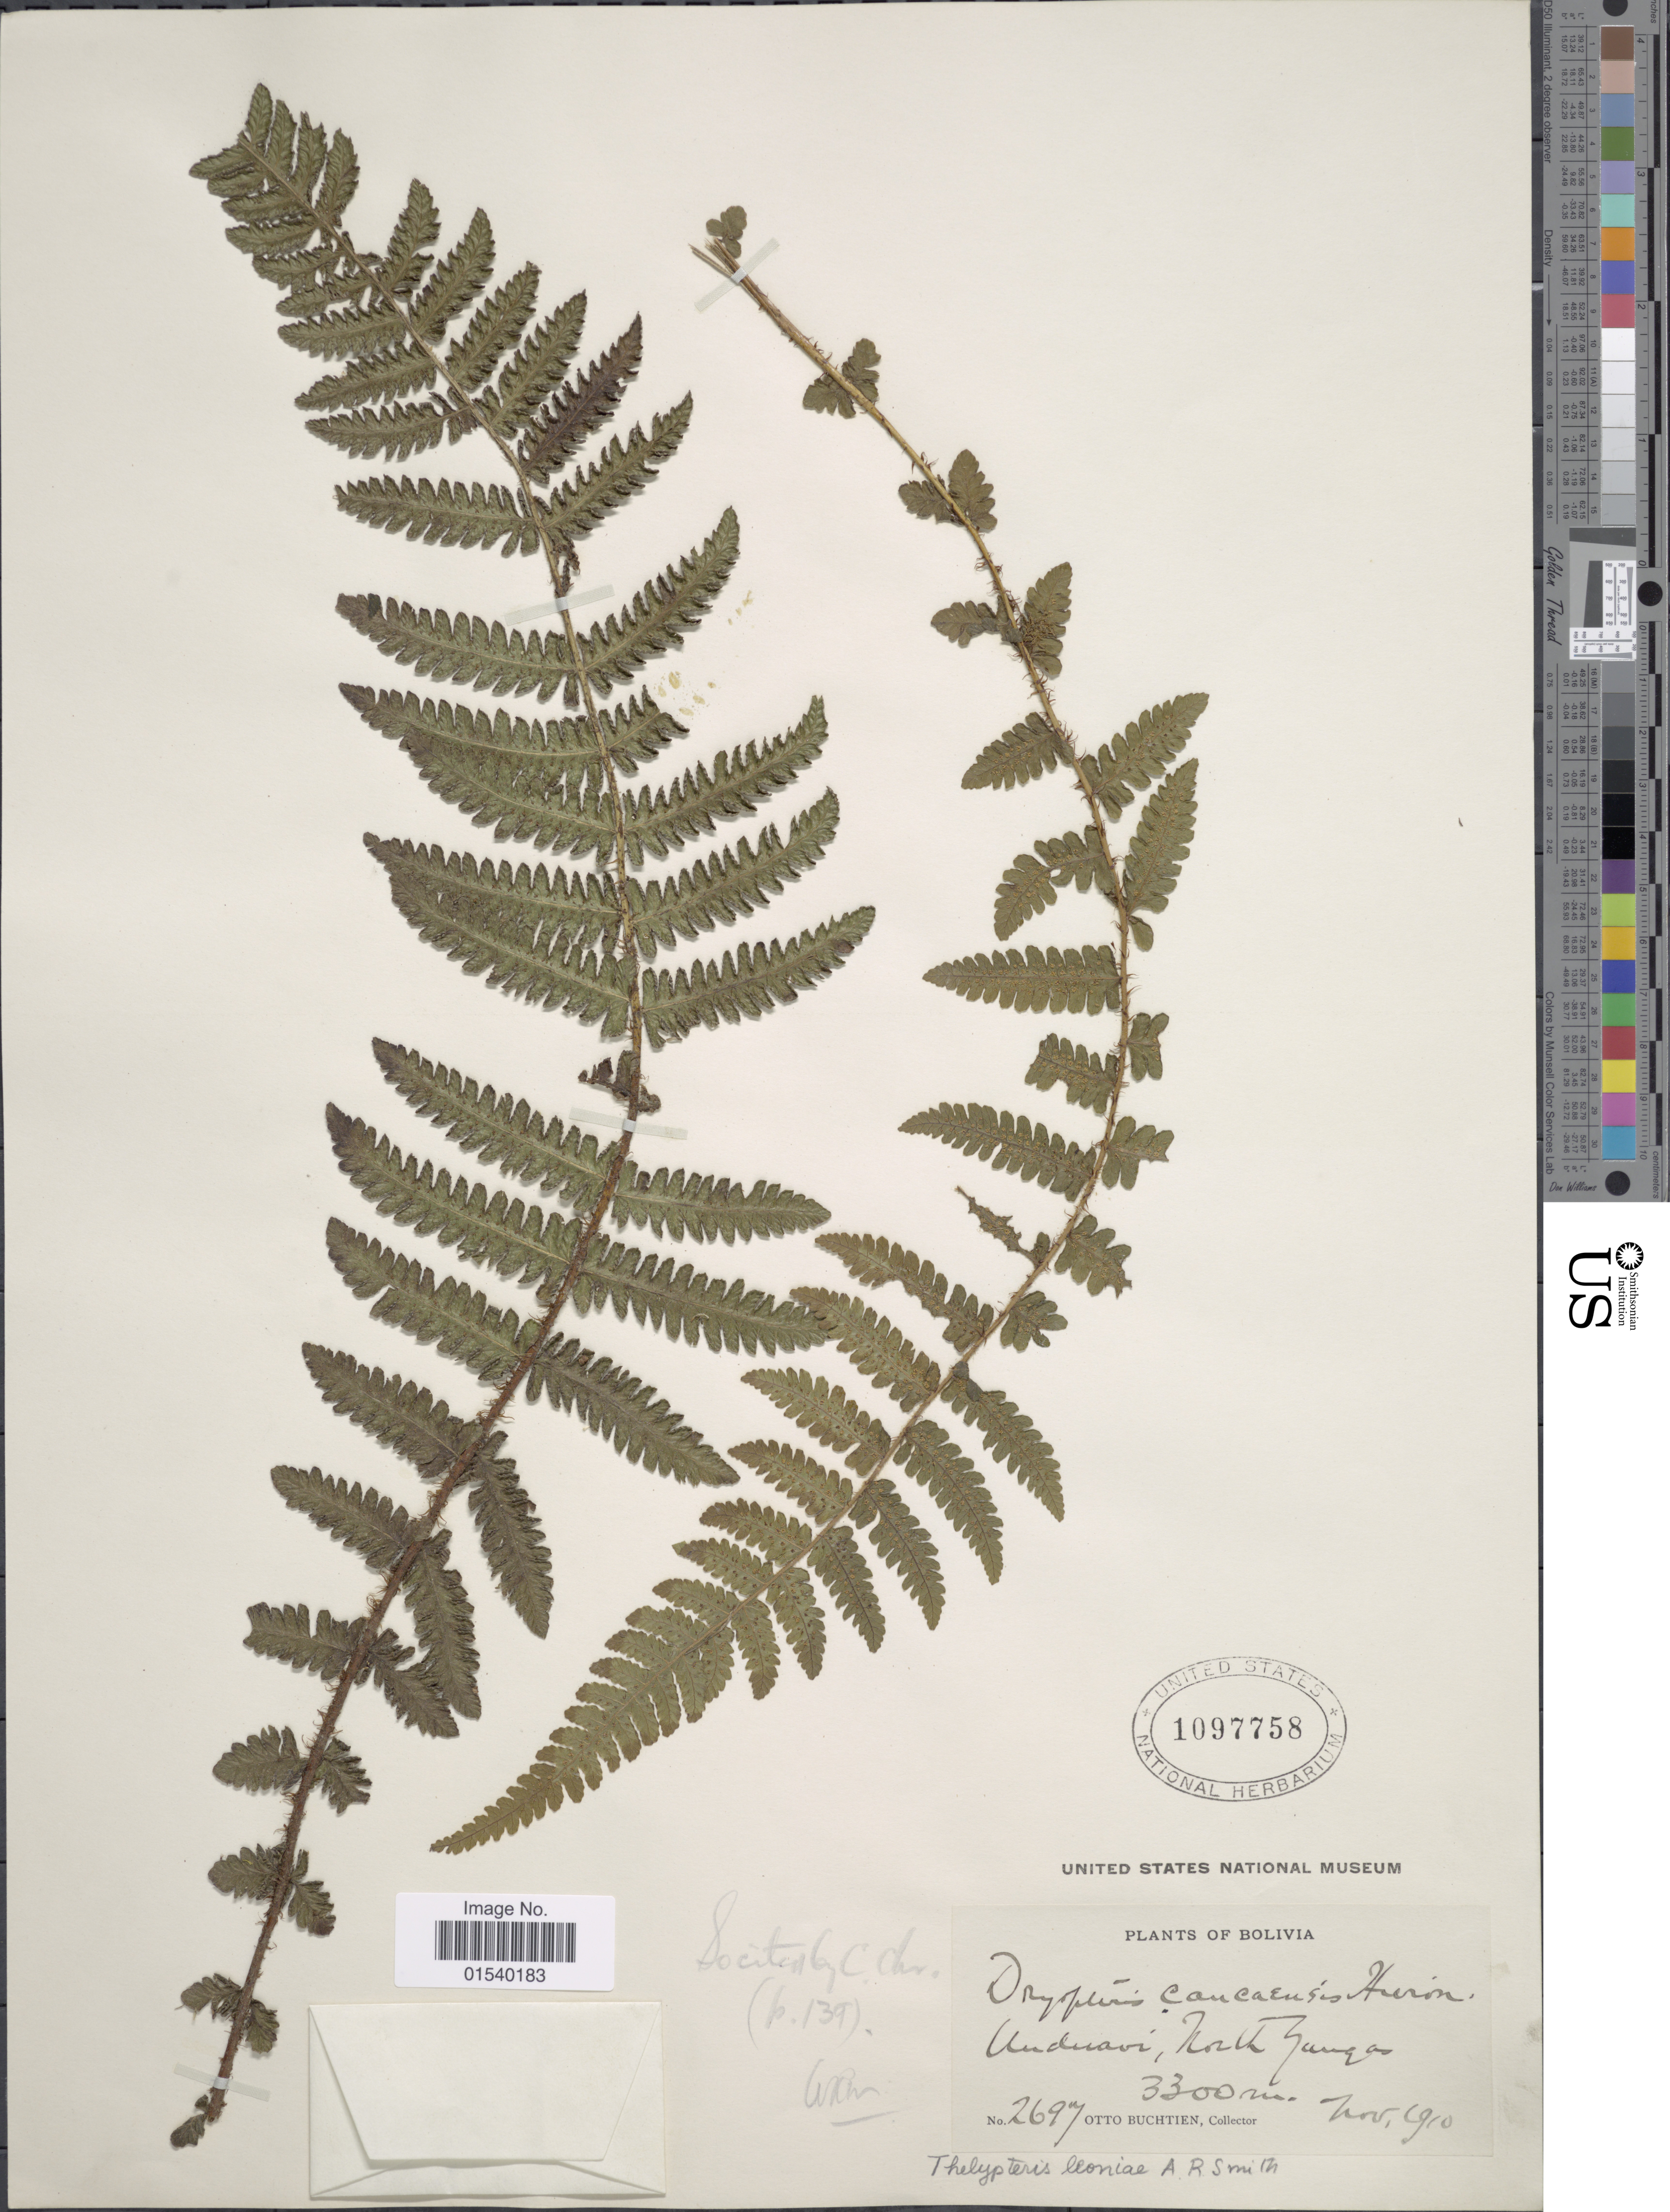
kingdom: Plantae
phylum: Tracheophyta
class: Polypodiopsida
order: Polypodiales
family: Thelypteridaceae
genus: Amauropelta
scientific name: Amauropelta leoniae (A.R. Sm.) comb. nov., ined 2015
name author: (A.R. Sm.)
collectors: O. Buchtien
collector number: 2697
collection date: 1910-11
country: Bolivia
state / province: La Paz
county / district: Nor Yungas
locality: Unduavi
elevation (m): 3300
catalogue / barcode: US 1097758